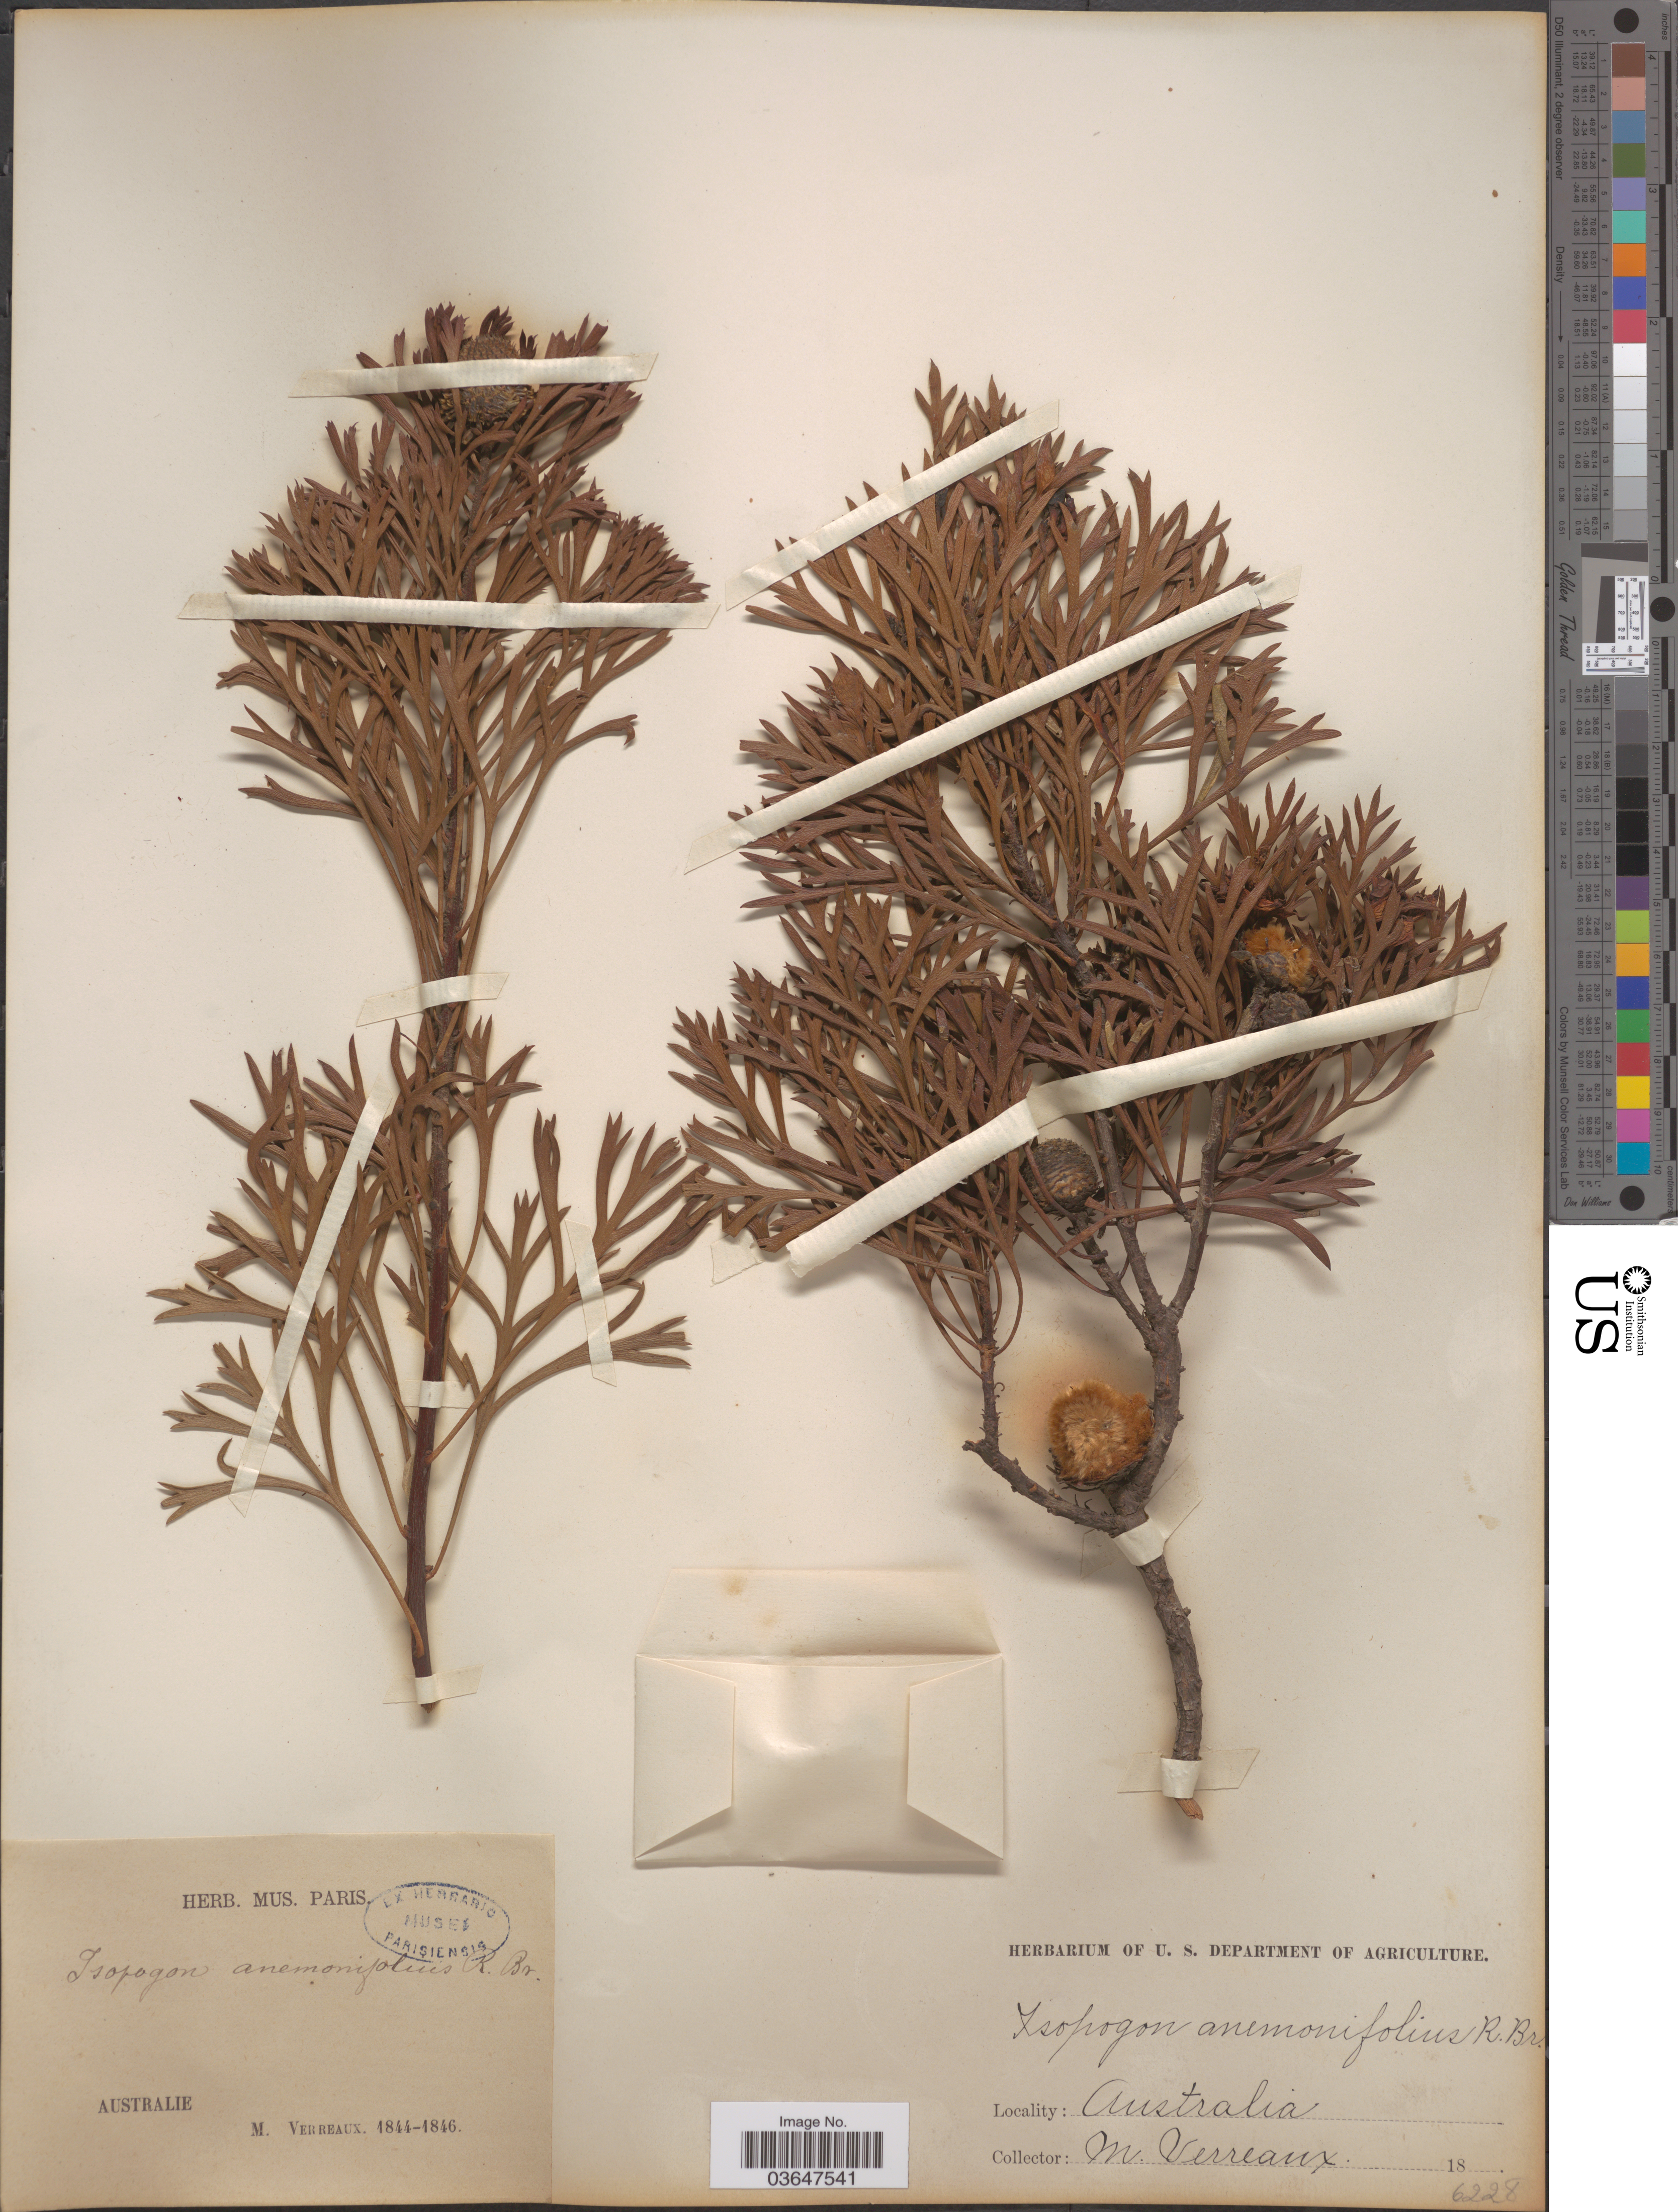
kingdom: Plantae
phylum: Tracheophyta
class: Magnoliopsida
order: Proteales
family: Proteaceae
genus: Isopogon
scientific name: Isopogon anemonifolius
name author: (Salisb.) Knight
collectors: M. Verreaux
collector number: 6228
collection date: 1844/1846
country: Australia